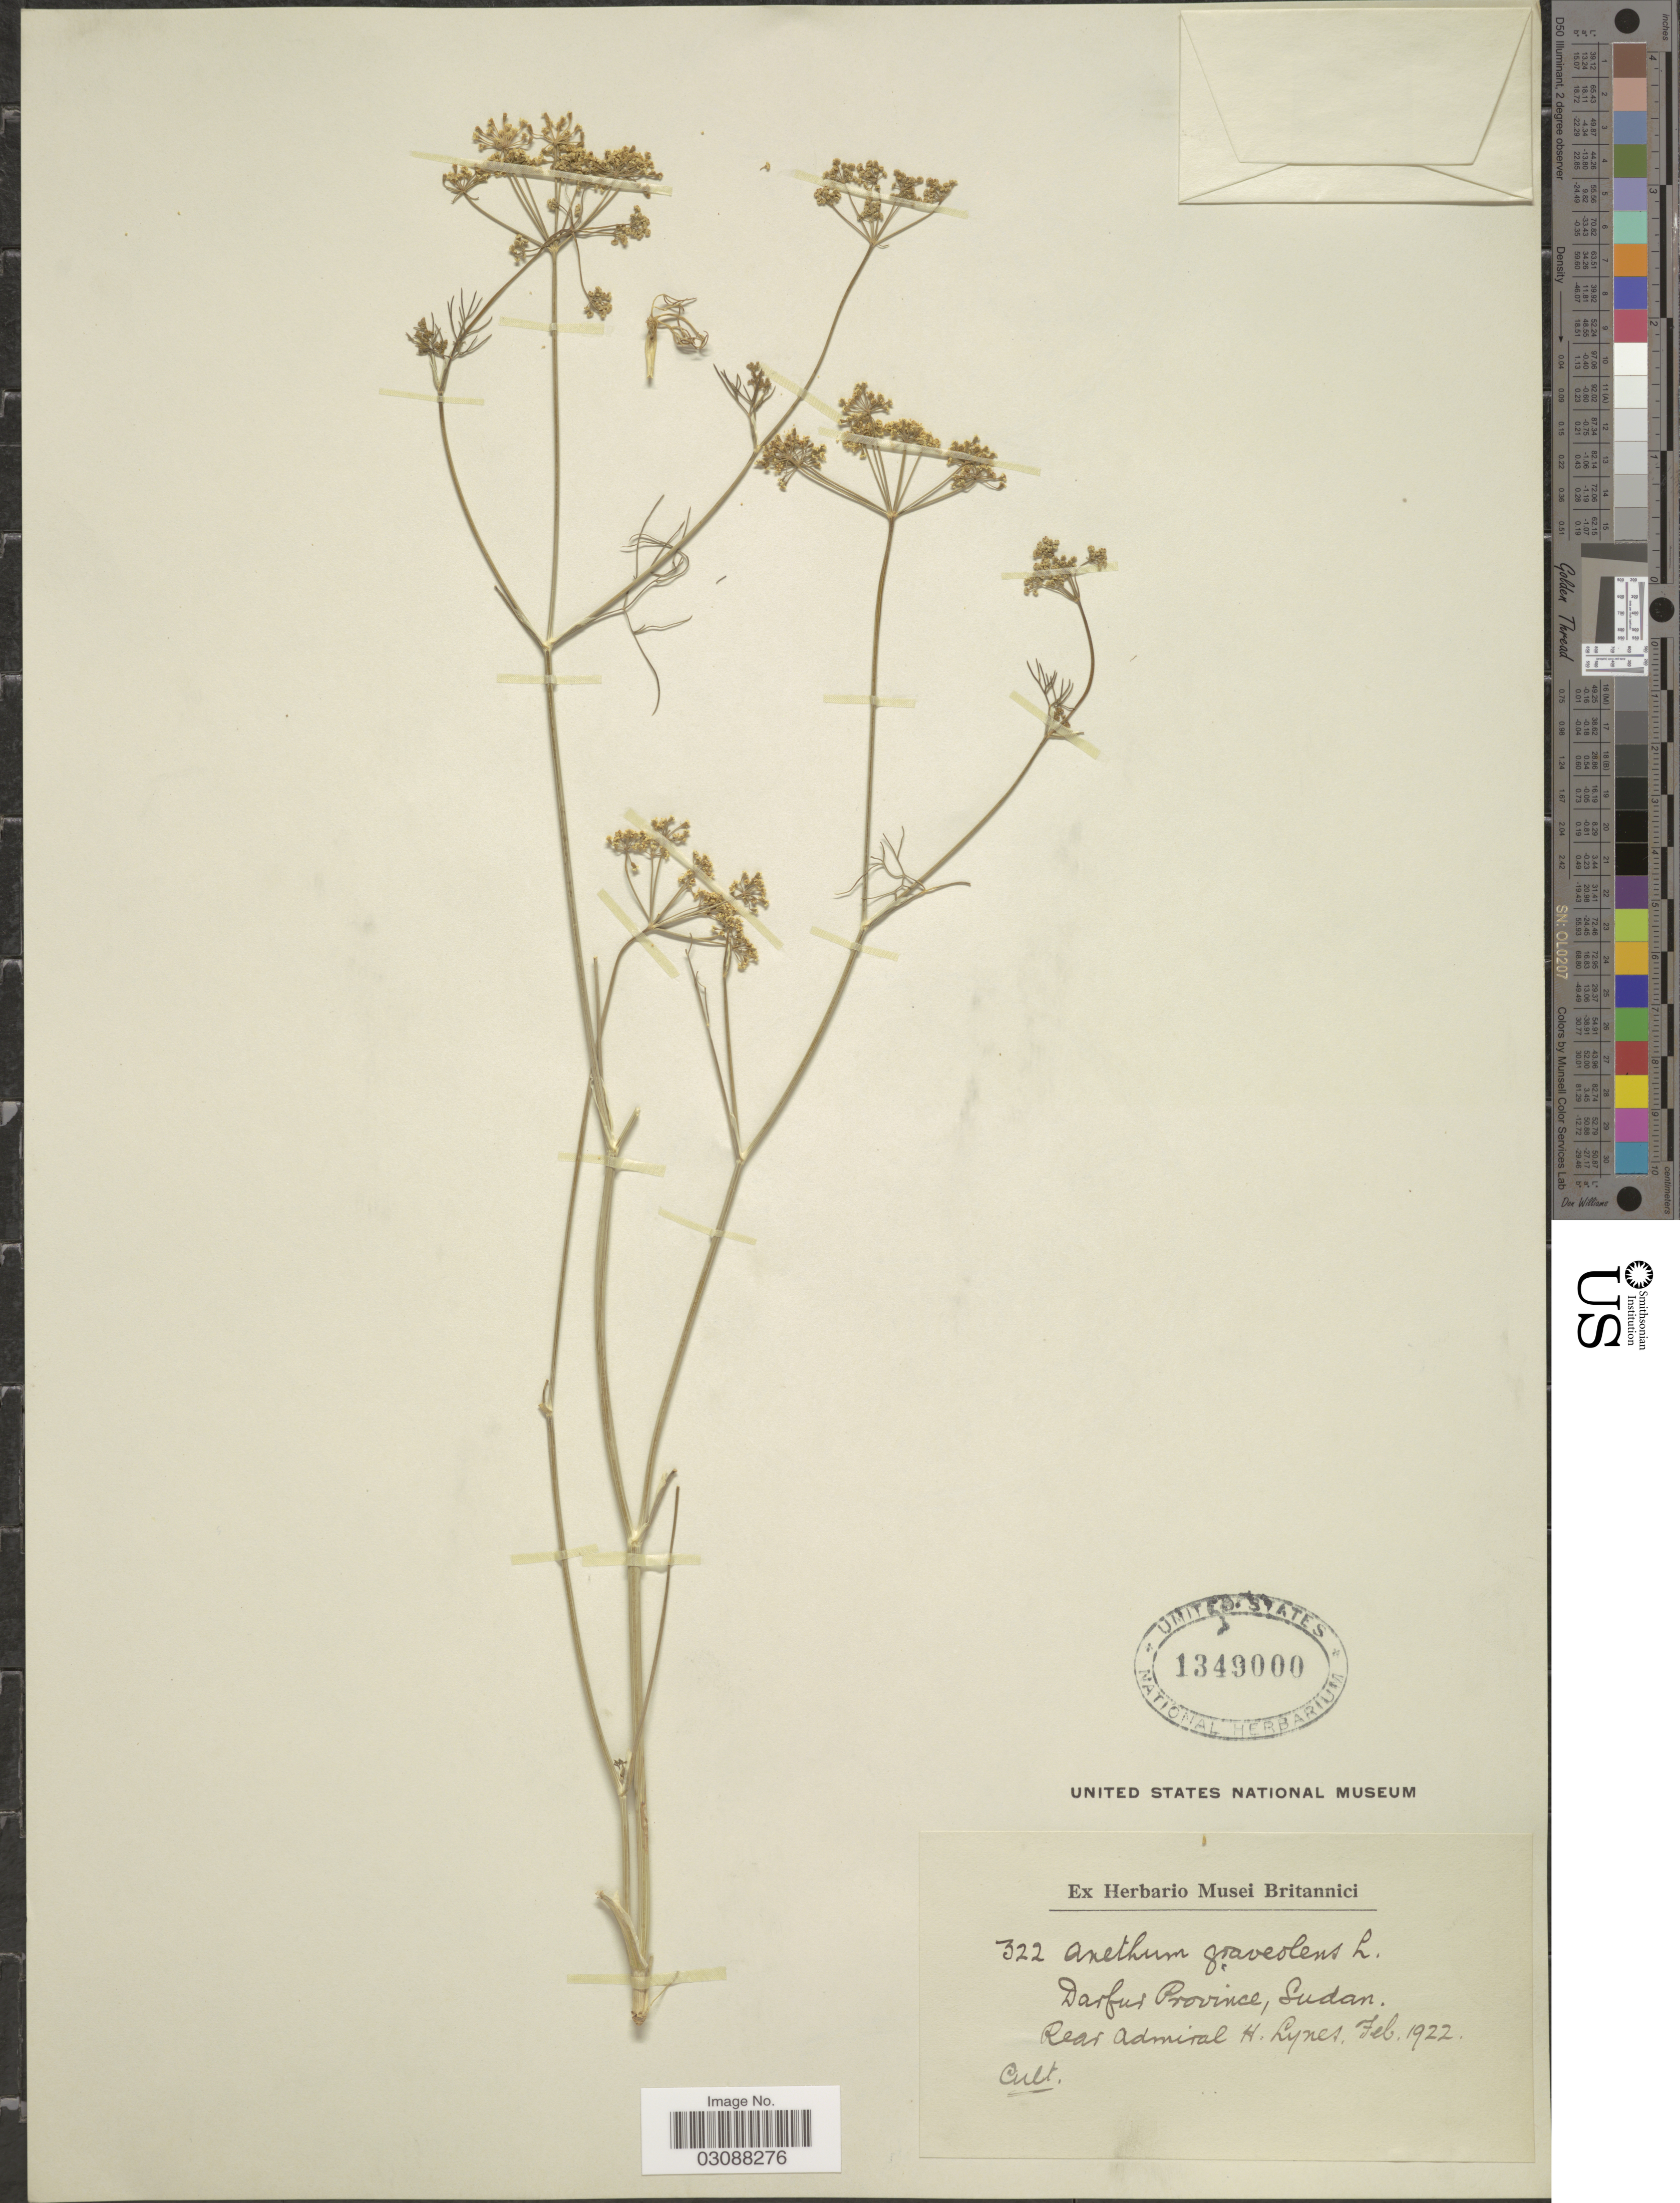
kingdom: Plantae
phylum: Tracheophyta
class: Magnoliopsida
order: Apiales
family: Apiaceae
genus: Anethum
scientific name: Anethum graveolens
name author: L.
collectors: H. Lynes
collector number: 322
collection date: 1922-02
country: Sudan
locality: Darfur Province.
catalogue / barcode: US 1349000